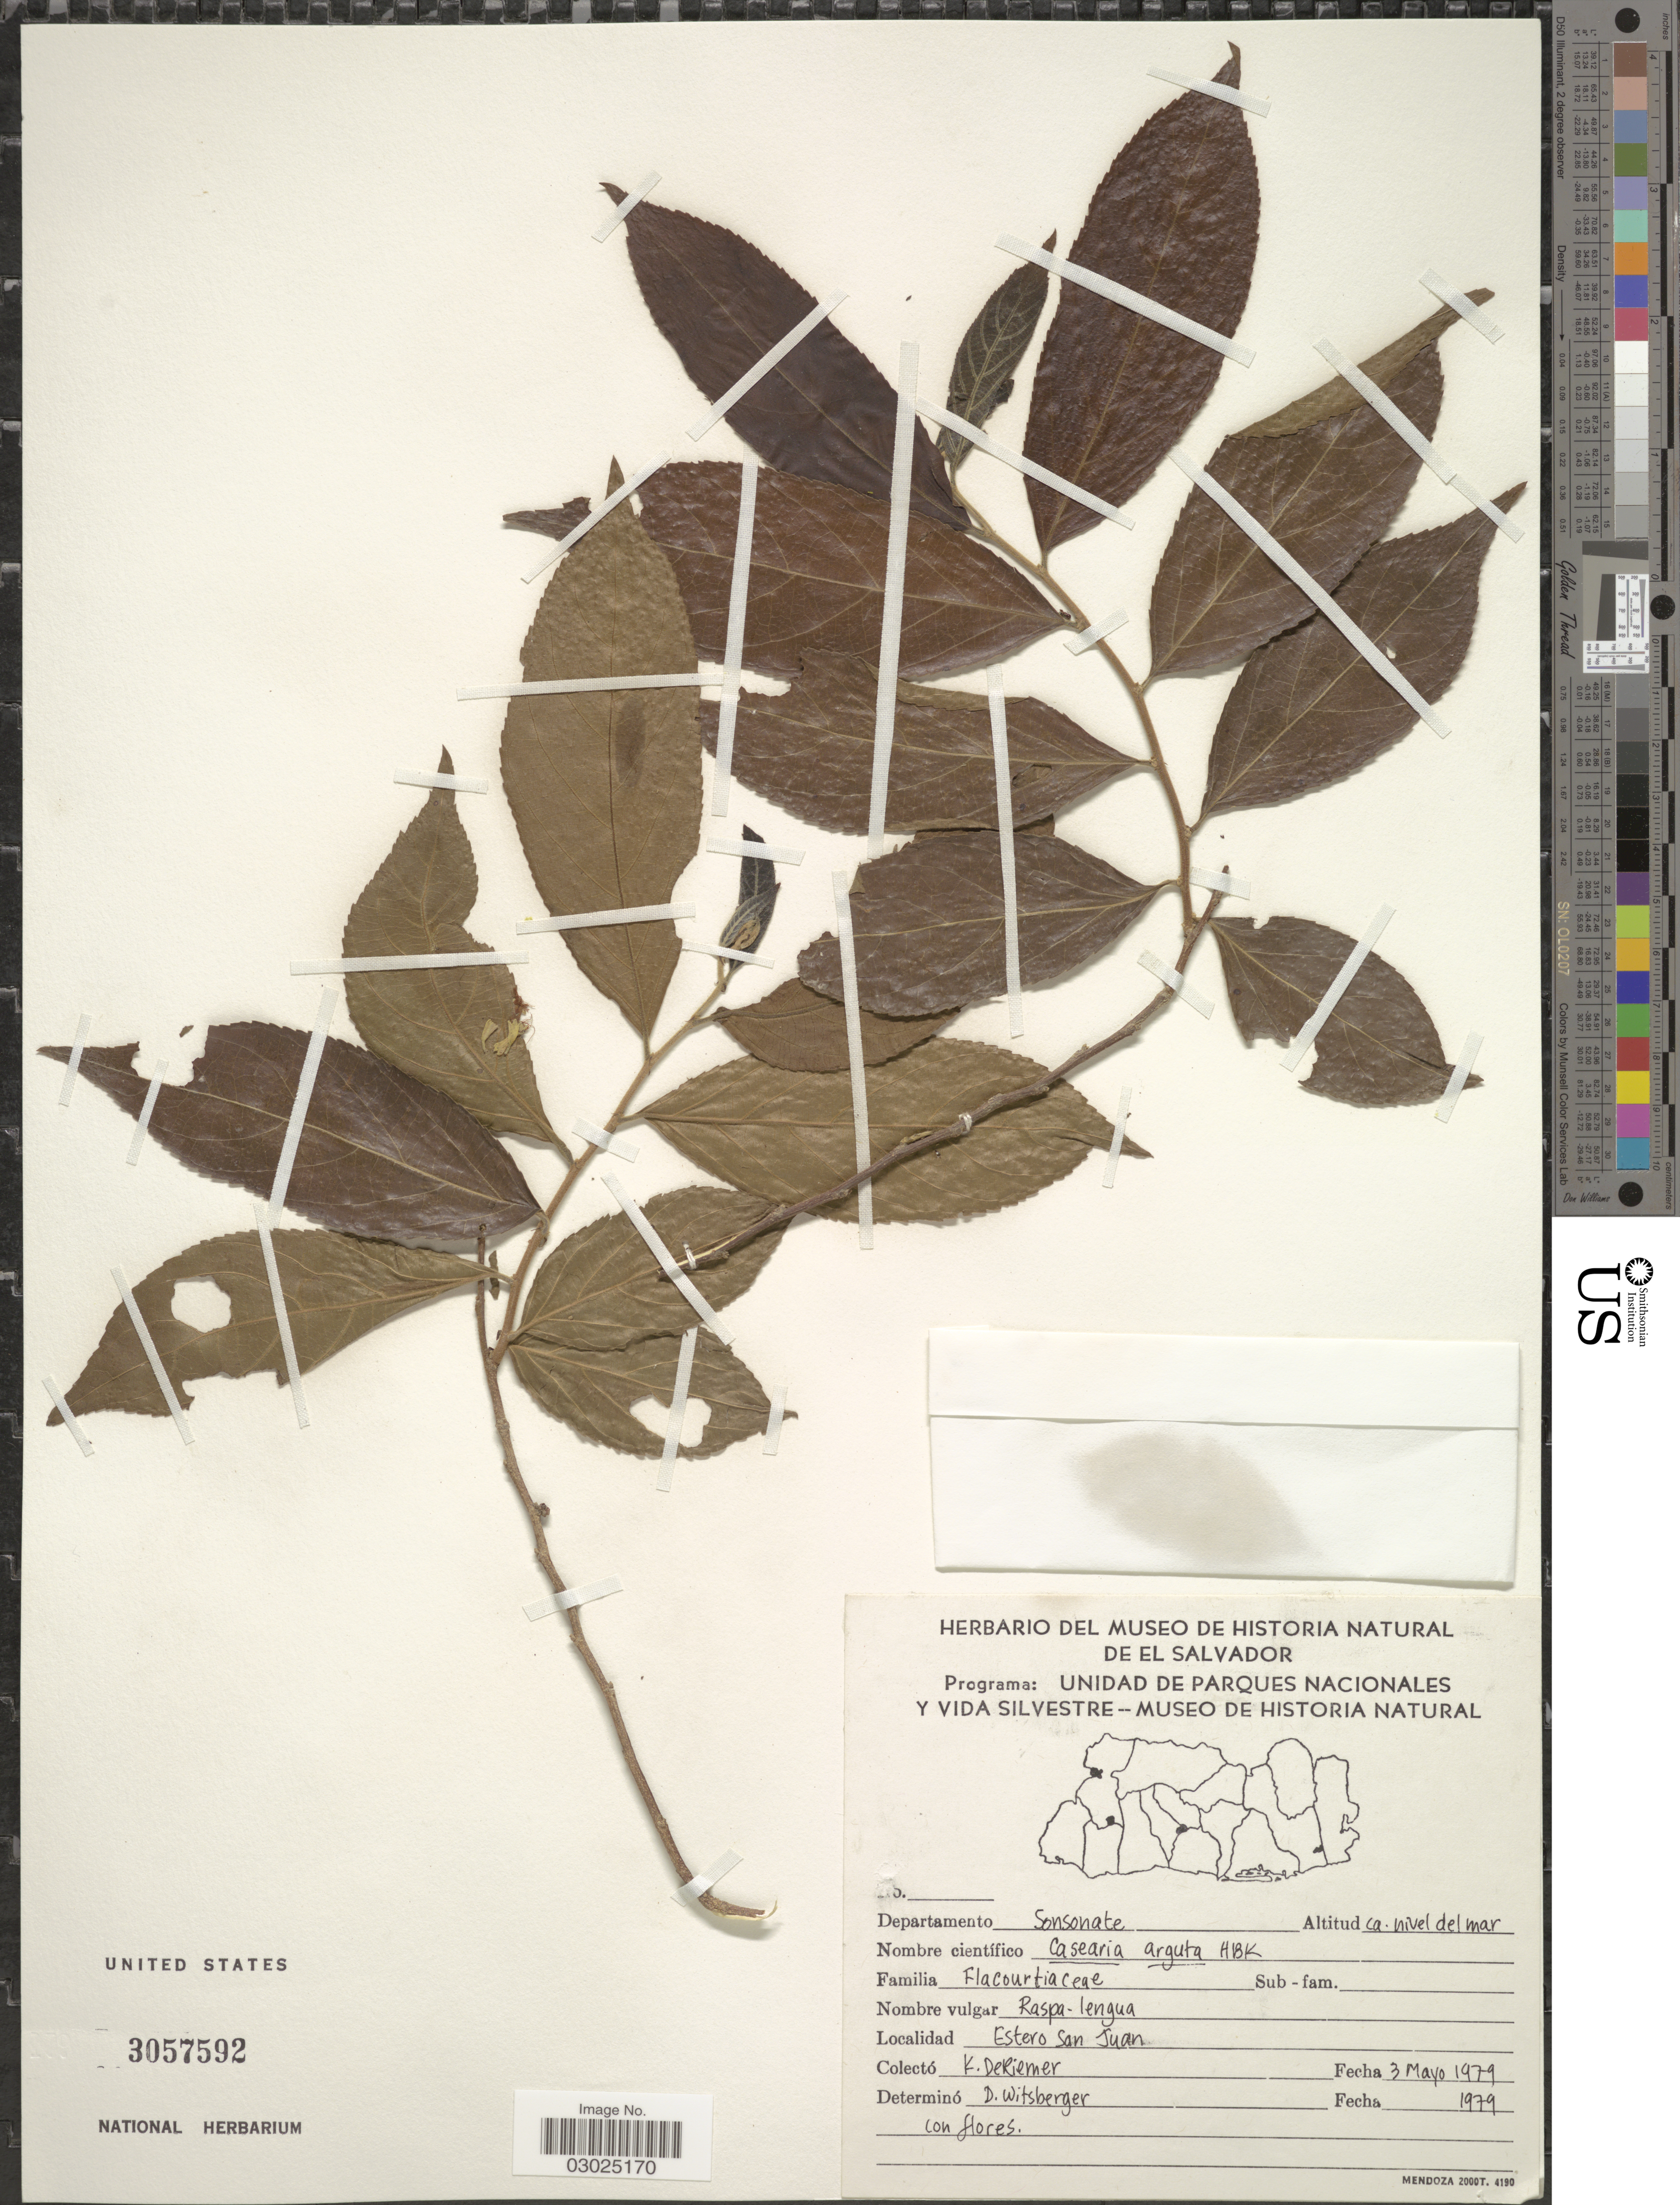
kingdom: Plantae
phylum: Tracheophyta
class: Magnoliopsida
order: Malpighiales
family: Salicaceae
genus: Casearia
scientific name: Casearia arguta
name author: Kunth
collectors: K. DeRiemer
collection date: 1979-05-03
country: El Salvador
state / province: Sonsonate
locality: Departamento Sonsonate. Estero San Juan.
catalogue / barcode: US 3057592